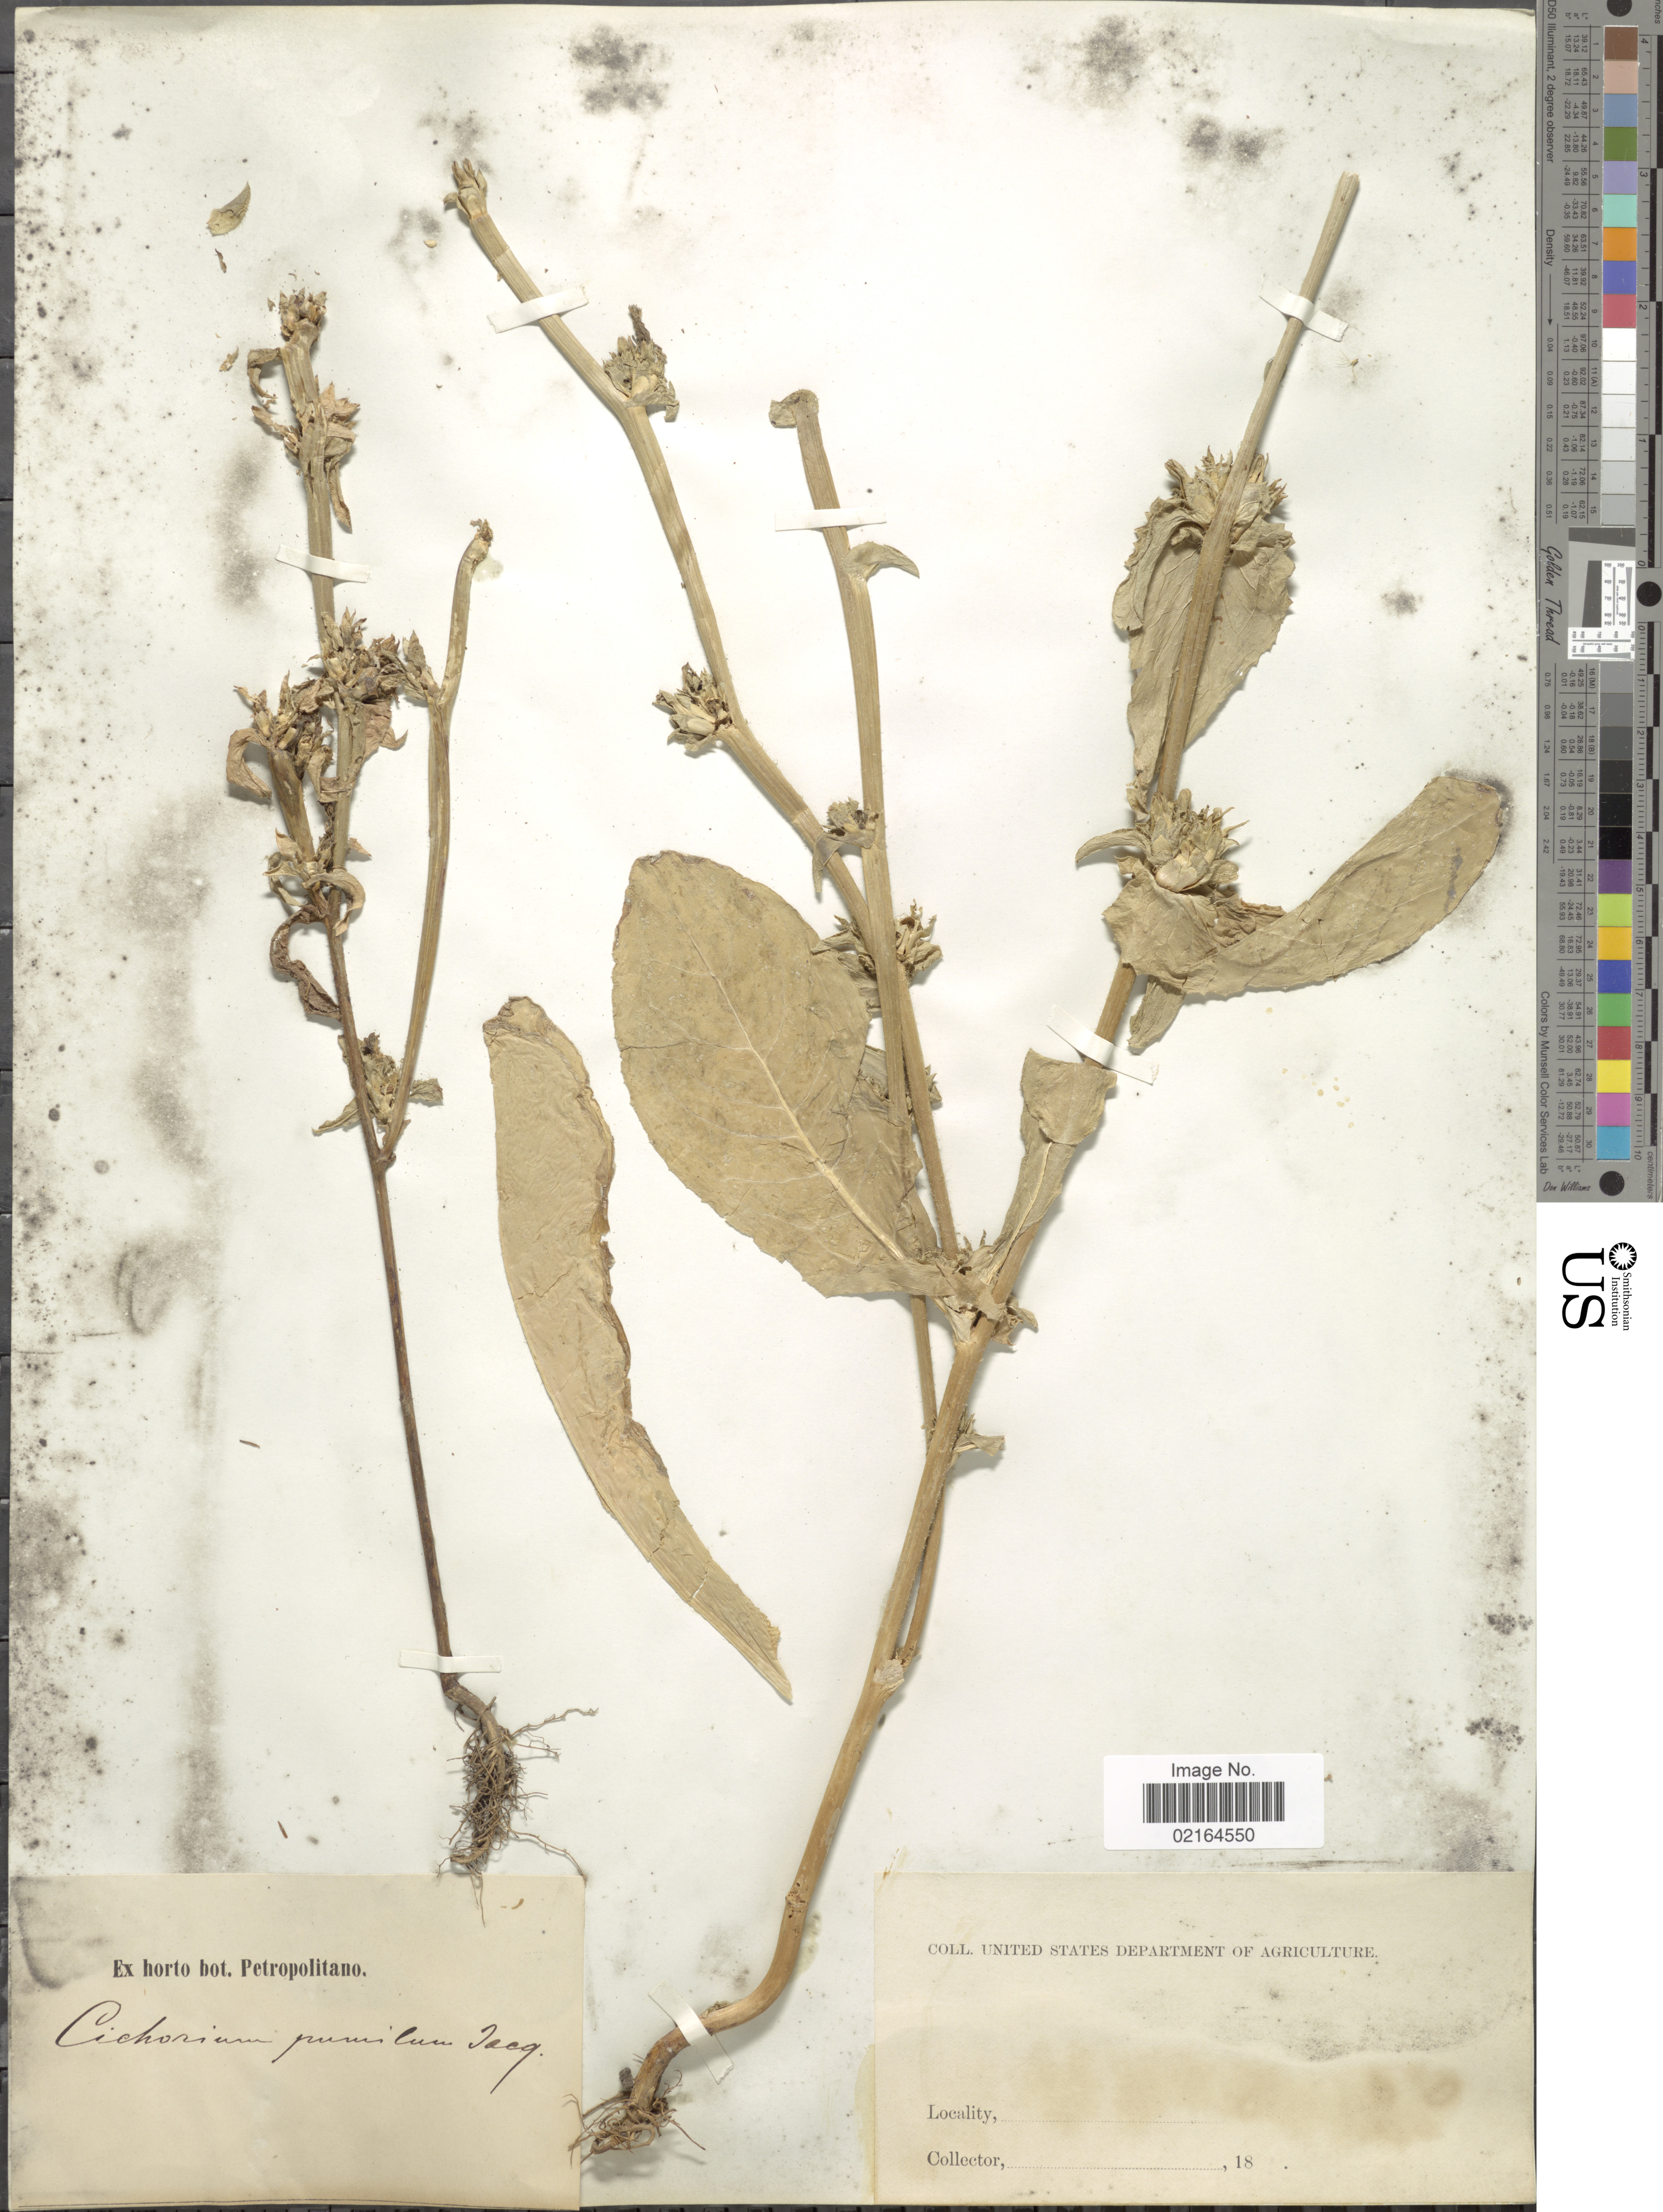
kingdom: Plantae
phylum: Tracheophyta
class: Magnoliopsida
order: Asterales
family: Asteraceae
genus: Cichorium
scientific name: Cichorium pumilum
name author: Jacq.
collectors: ex Horto Bot. Petropolitano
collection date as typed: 18